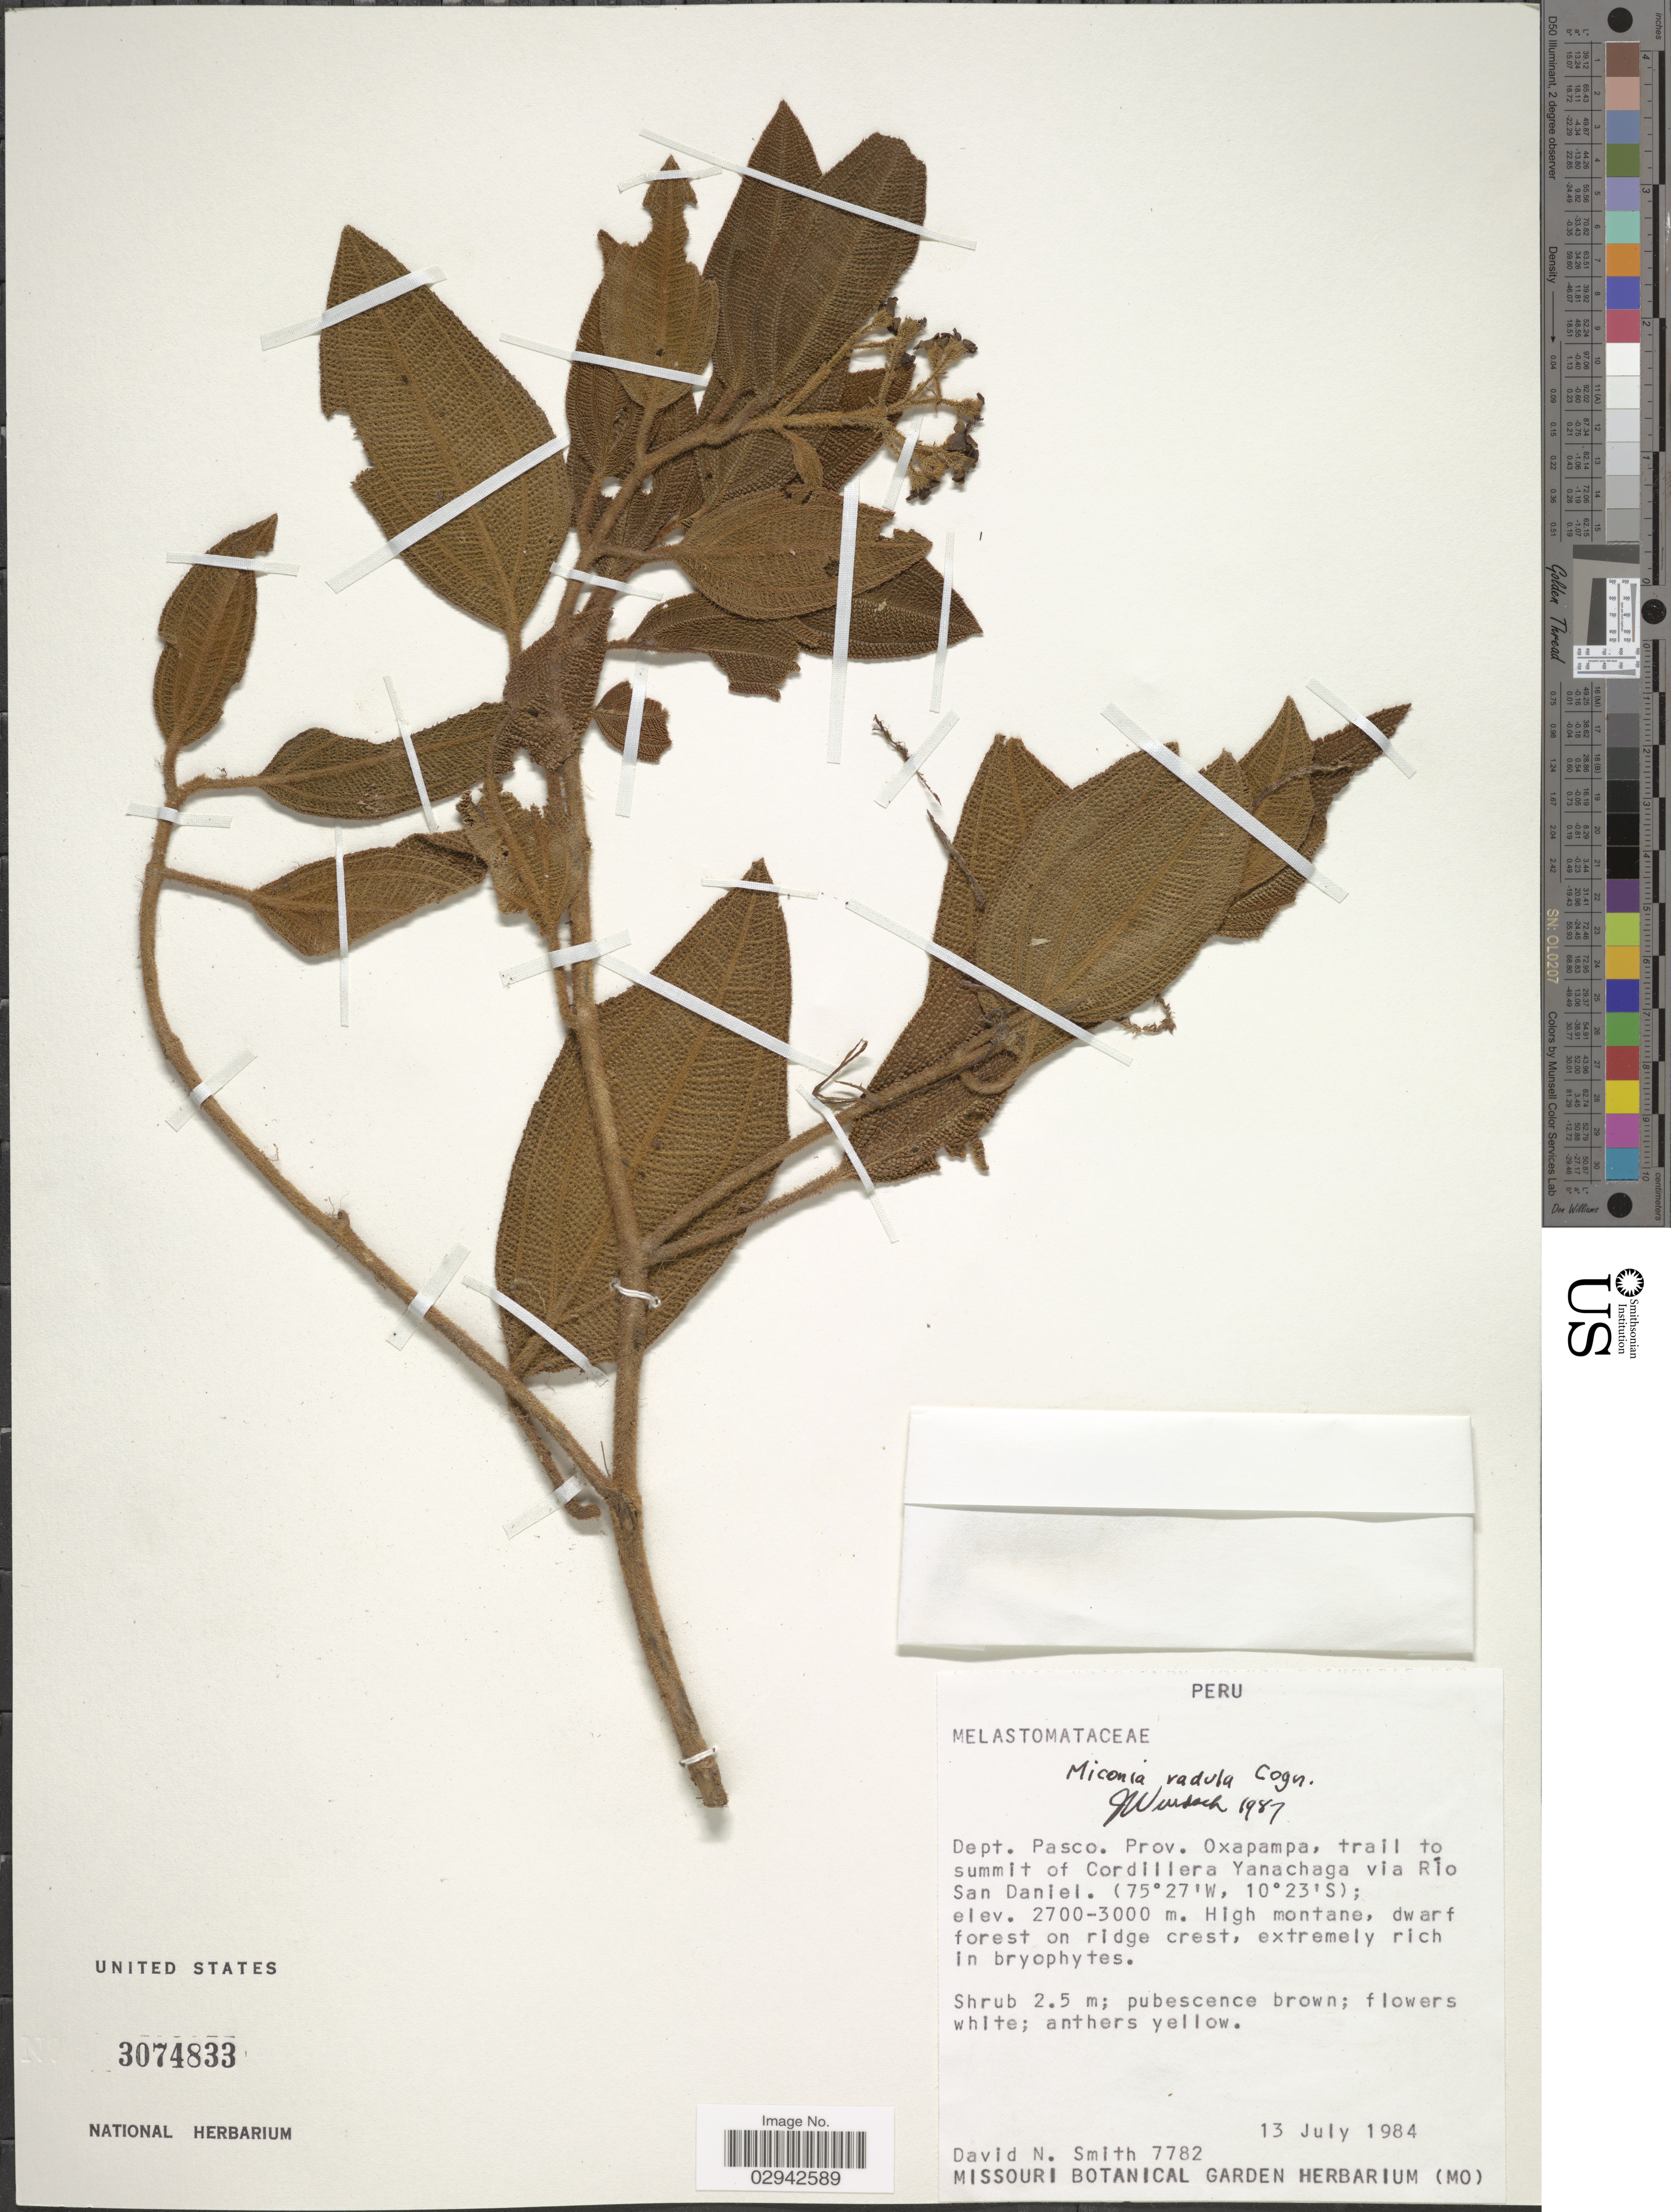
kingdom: Plantae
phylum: Tracheophyta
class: Magnoliopsida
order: Myrtales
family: Melastomataceae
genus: Miconia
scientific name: Miconia radulifolia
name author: (Benth.) Naudin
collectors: D. Smith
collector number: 7782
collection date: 1984-07-13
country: Peru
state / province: Pasco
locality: Dept. Pasco, Prov. Oxapampa, trail to summit of Cordillera Yanachaga via Río San Daniel.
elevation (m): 2700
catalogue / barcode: US 3074833